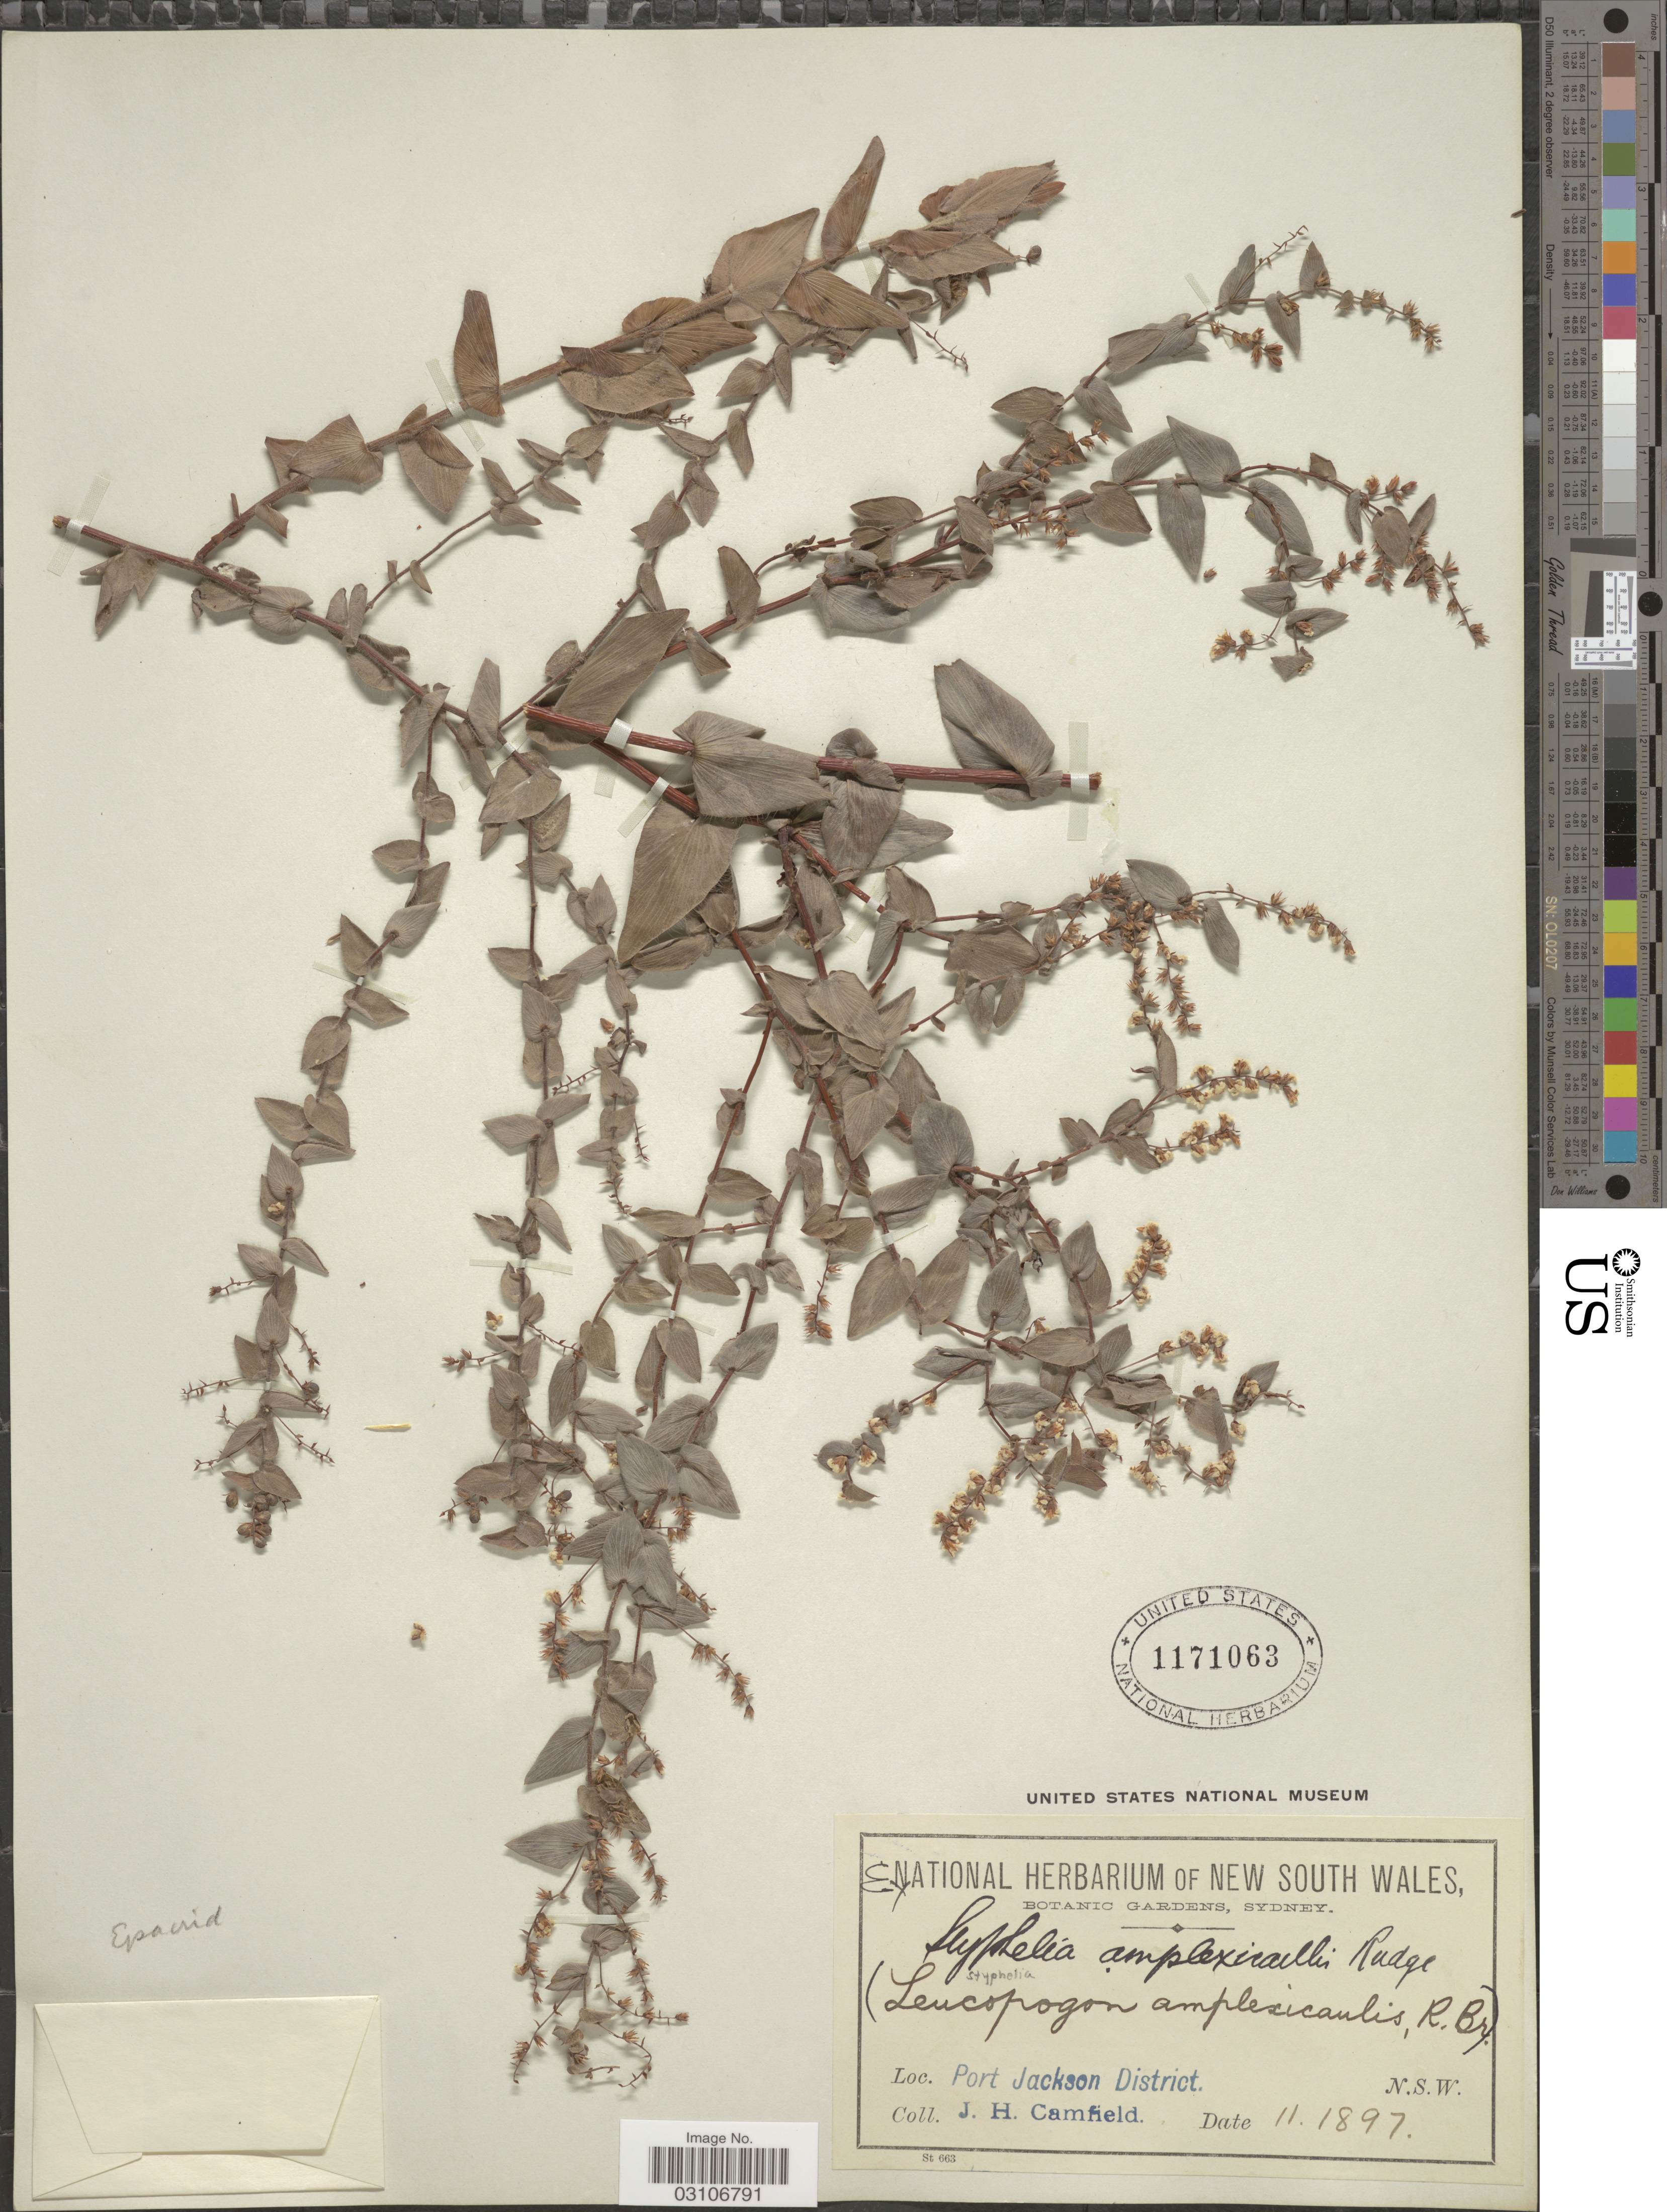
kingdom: Plantae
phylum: Tracheophyta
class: Magnoliopsida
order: Ericales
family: Ericaceae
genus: Leucopogon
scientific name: Leucopogon amplexicaulis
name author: R. Br.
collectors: J. Camfield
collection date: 1897-11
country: Australia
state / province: New South Wales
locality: Port Jackson District.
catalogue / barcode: US 1171063